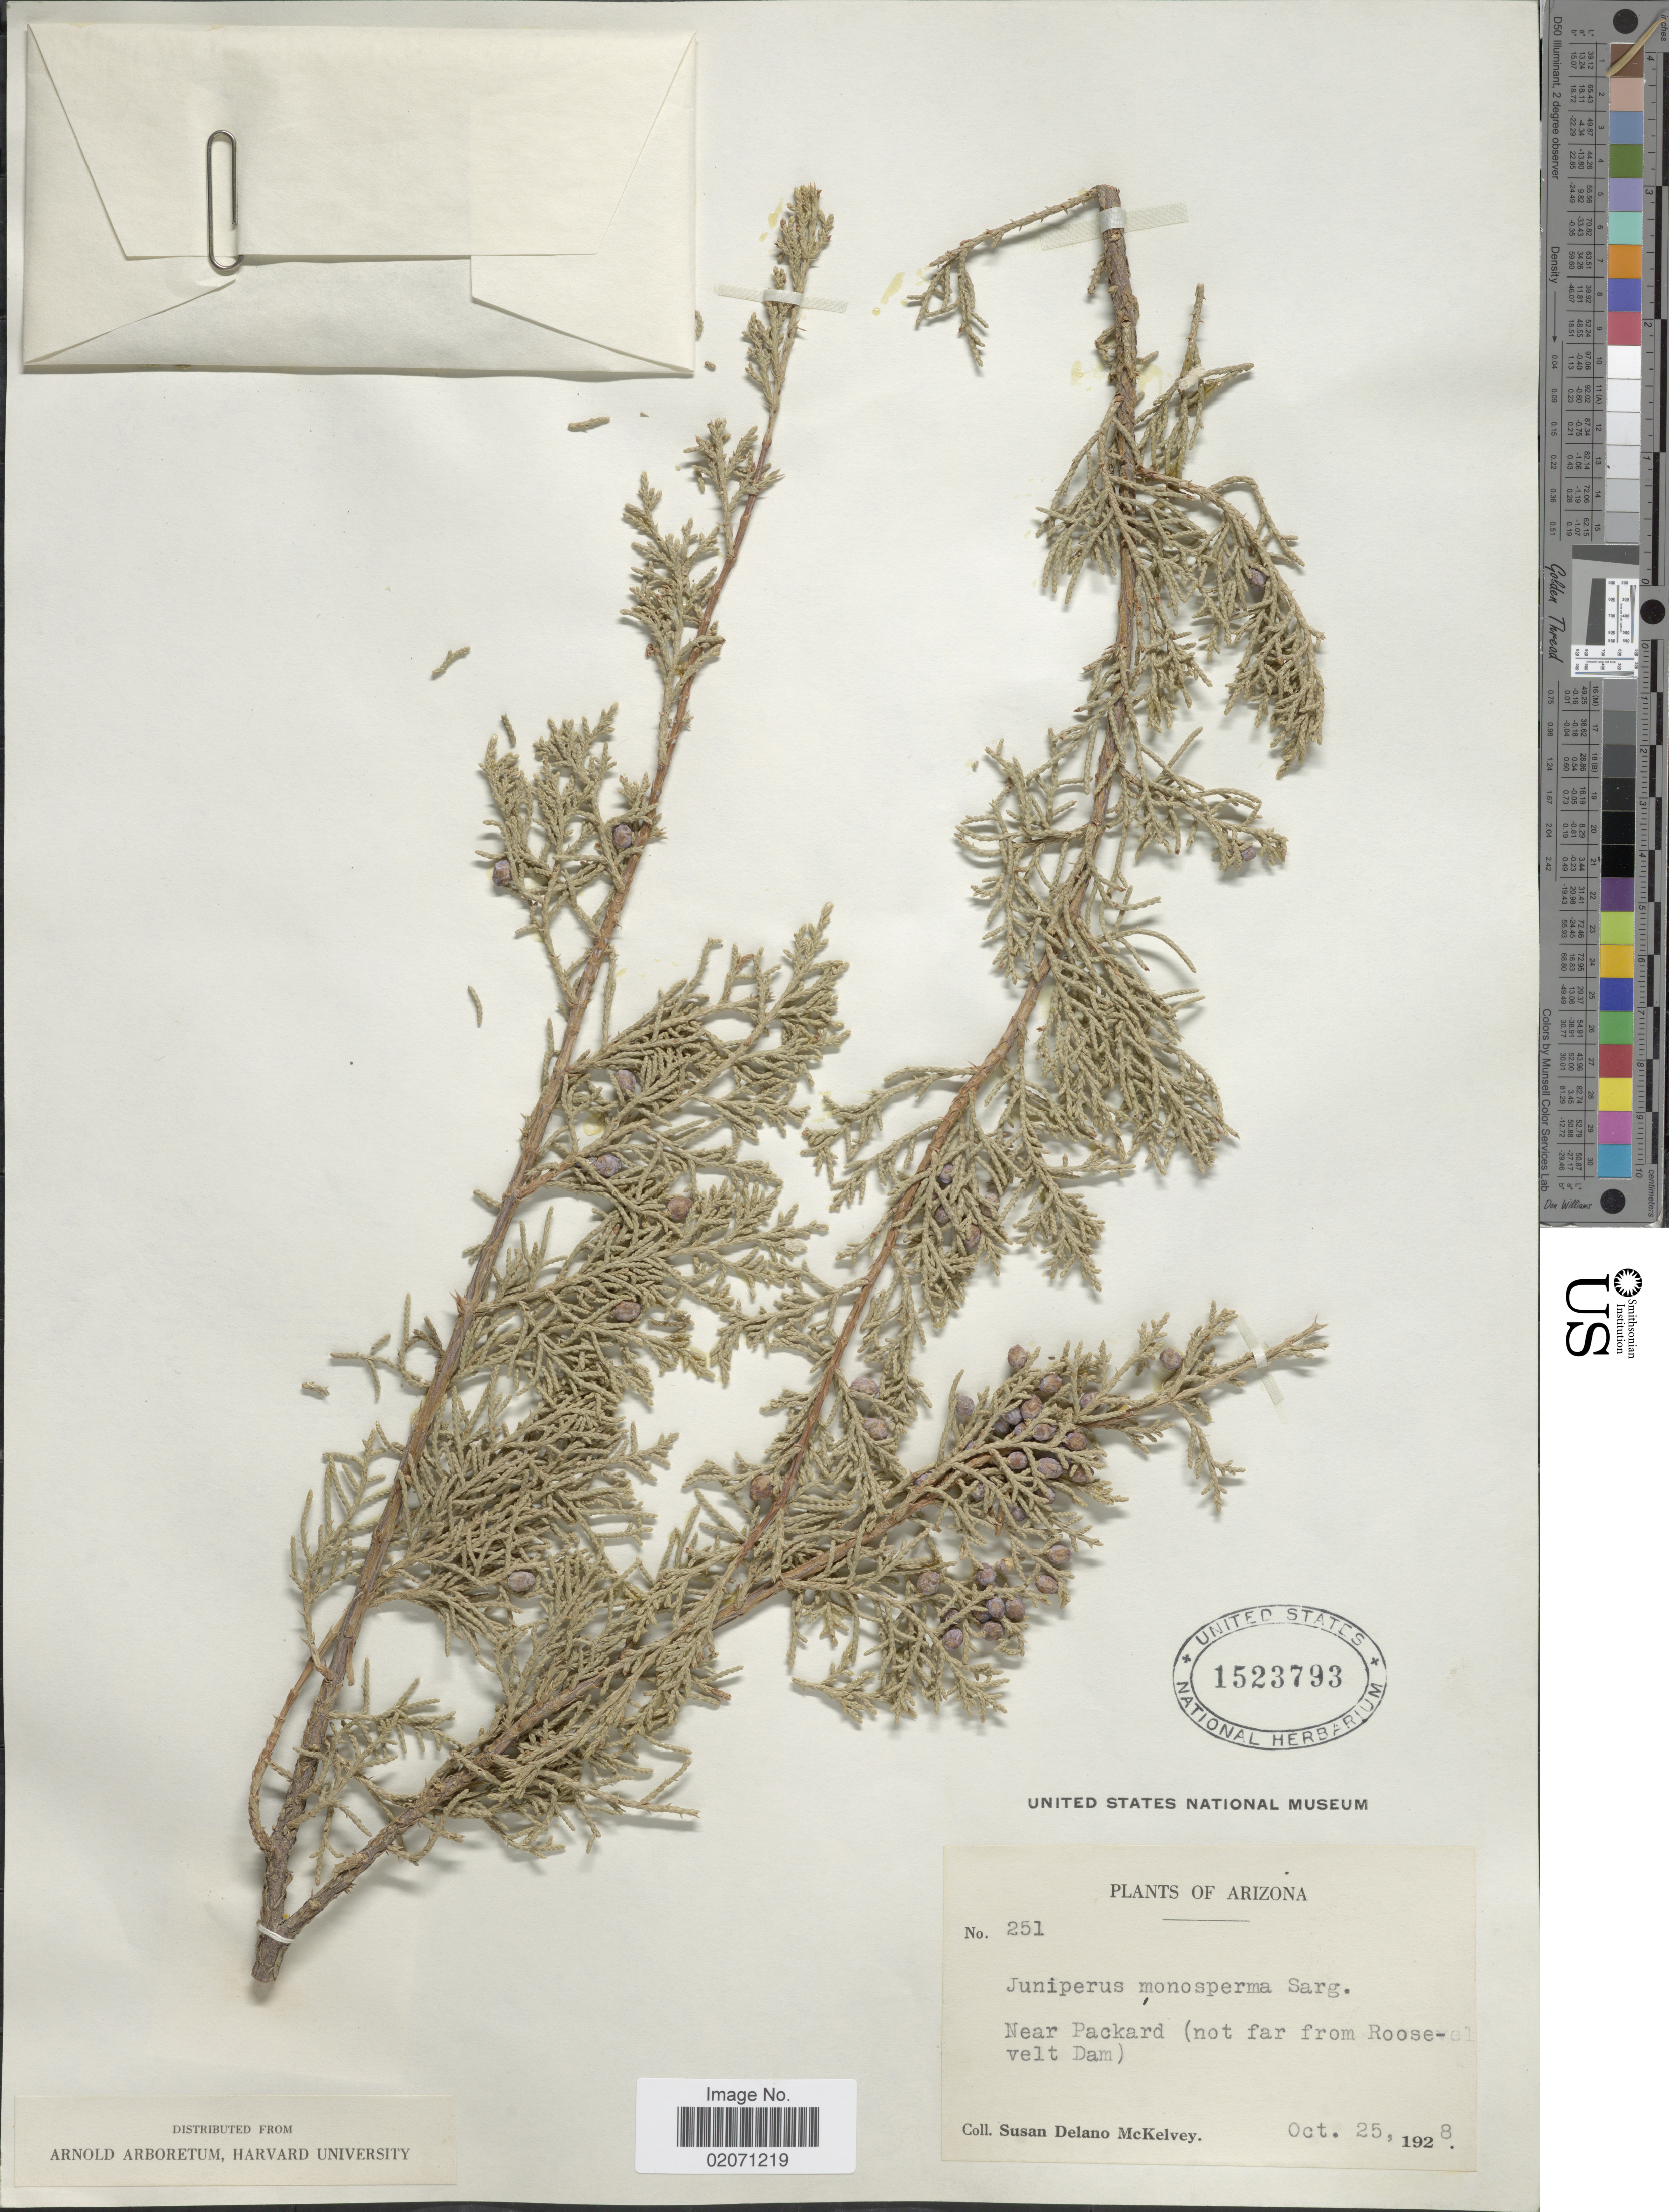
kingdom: Plantae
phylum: Tracheophyta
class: Pinopsida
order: Pinales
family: Cupressaceae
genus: Juniperus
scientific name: Juniperus monosperma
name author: (Engelm.) Sarg.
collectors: S. A. McKelvey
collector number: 251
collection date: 1928-10-25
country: United States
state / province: Arizona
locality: Near Packard (not far from Roosevelt Dam)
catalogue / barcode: US 1523793